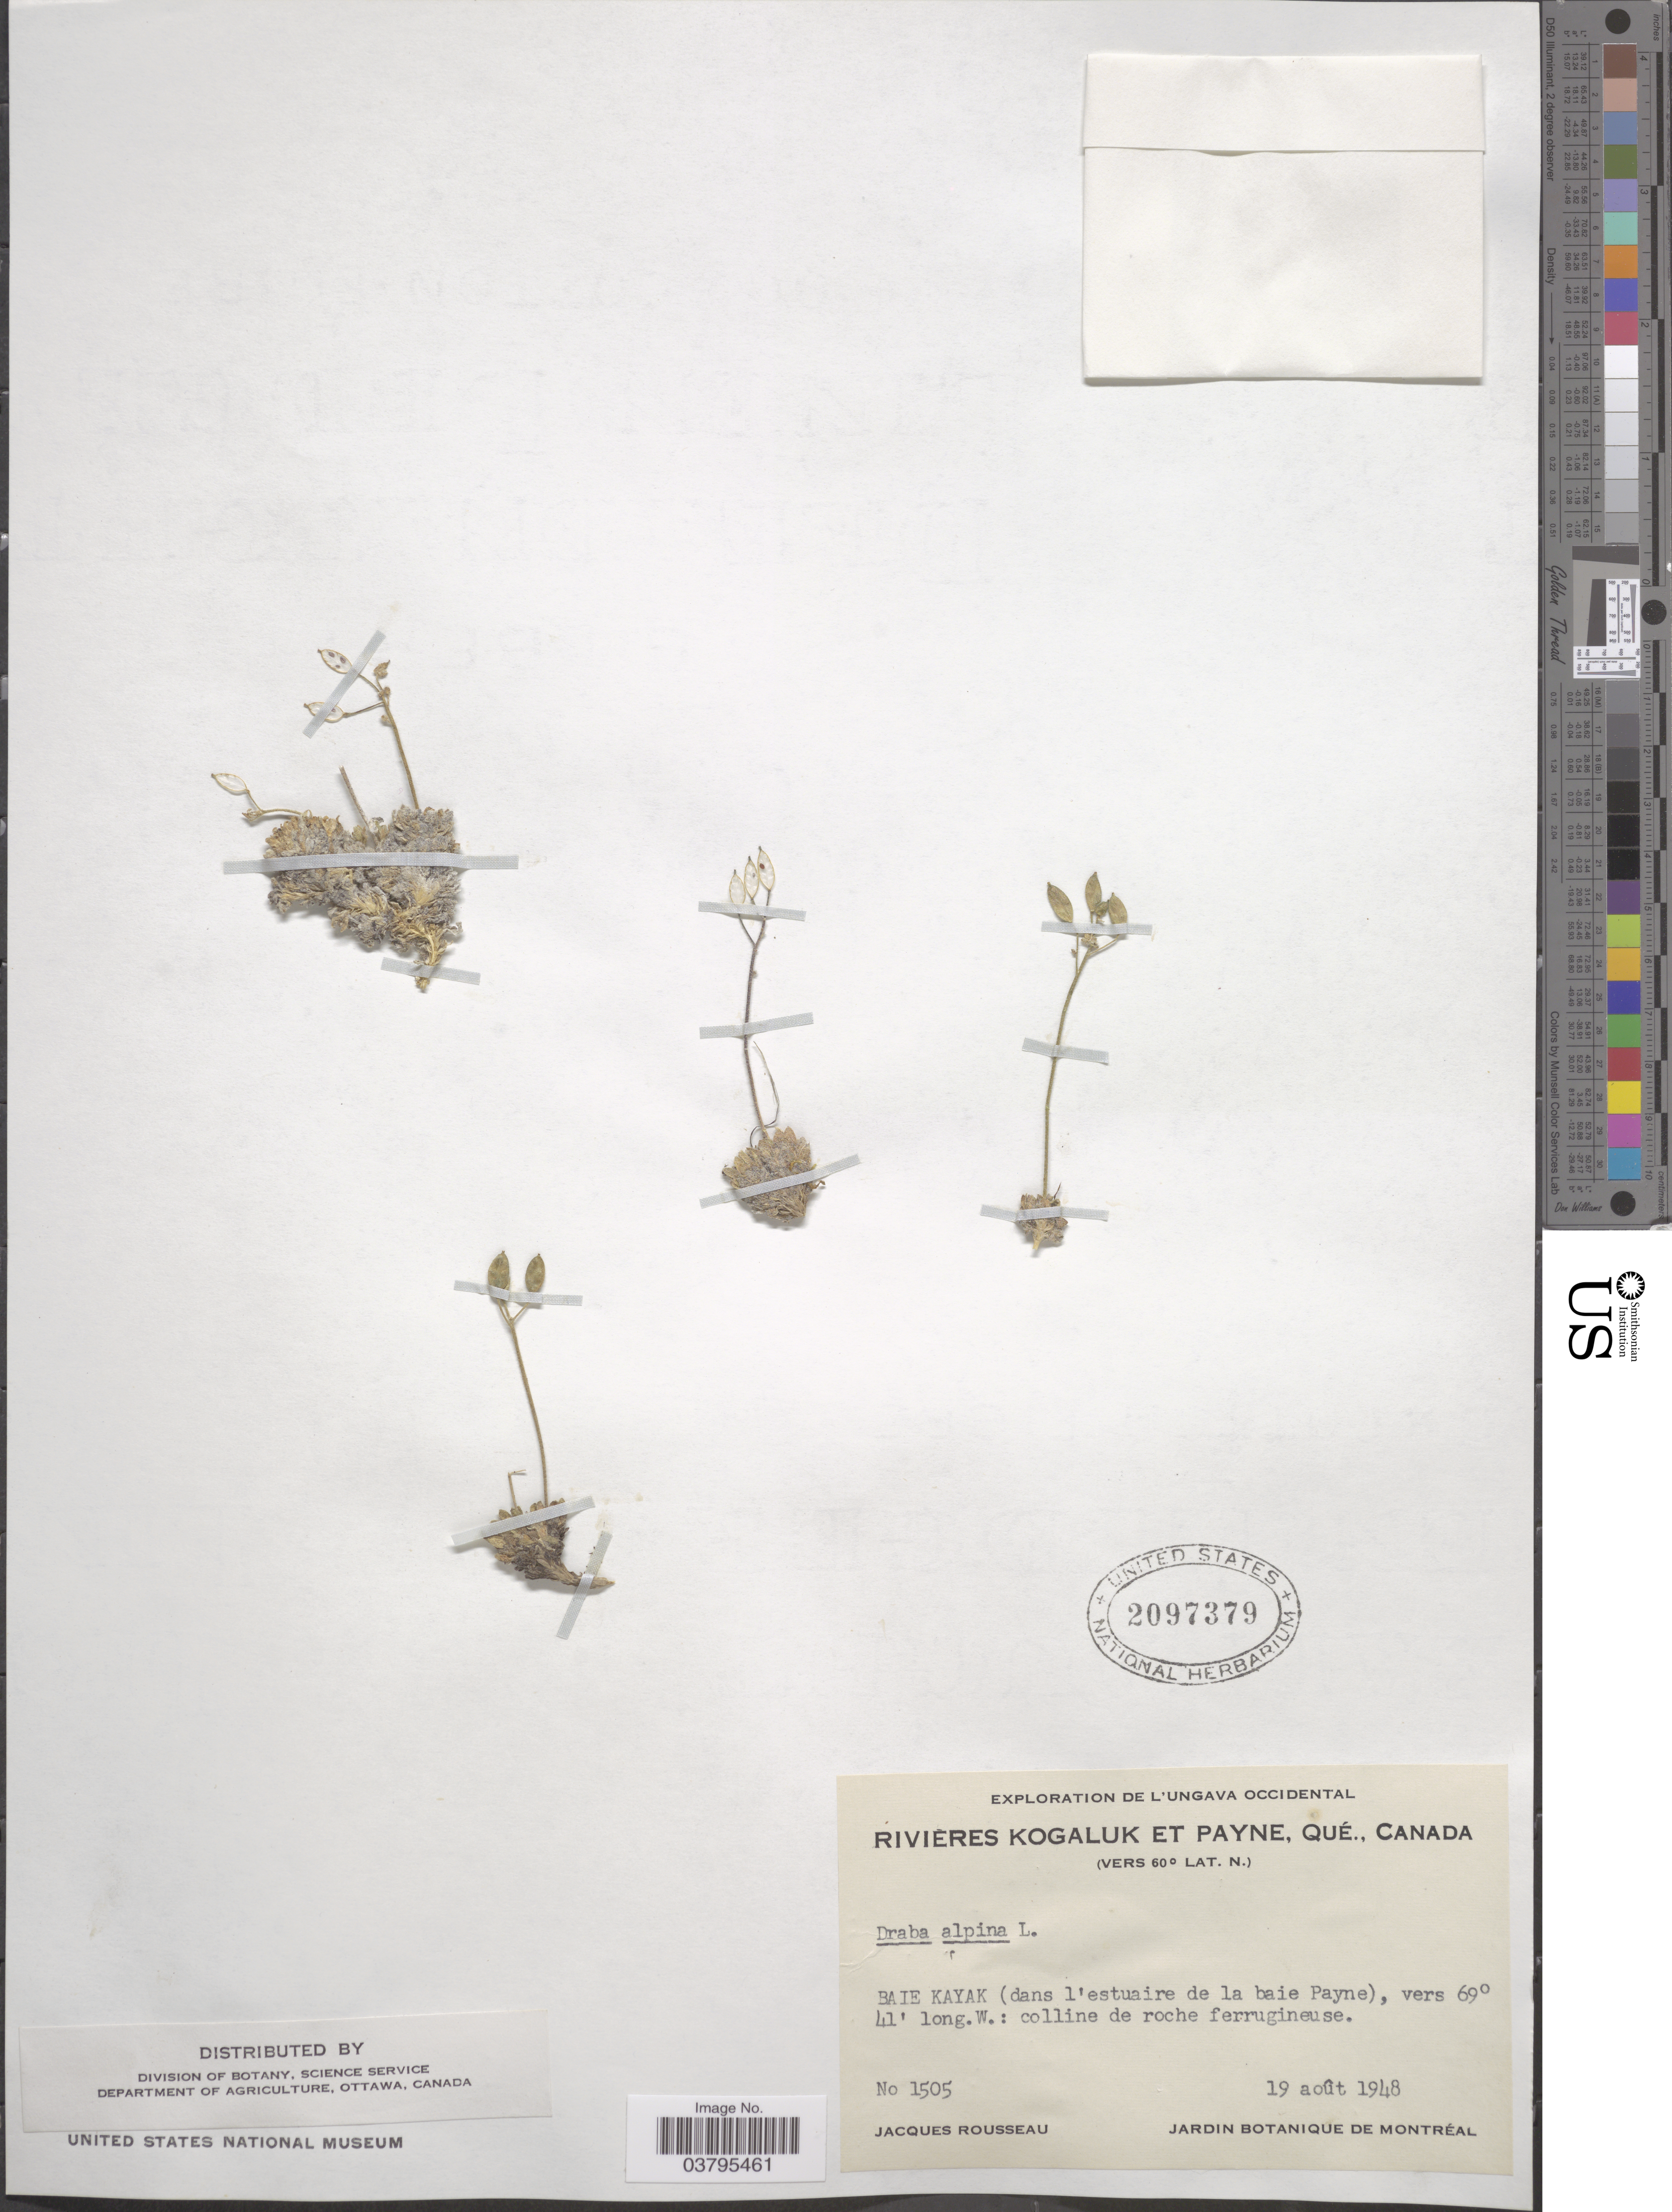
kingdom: Plantae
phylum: Tracheophyta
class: Magnoliopsida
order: Brassicales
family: Brassicaceae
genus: Draba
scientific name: Draba alpina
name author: L.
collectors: J. Rousseau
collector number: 1505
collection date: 1948-08-19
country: Canada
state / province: Quebec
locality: Rivieres Kogaluk et Payne. Baie Kayak (dans l'estuaire de la baie Payne).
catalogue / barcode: US 2097379